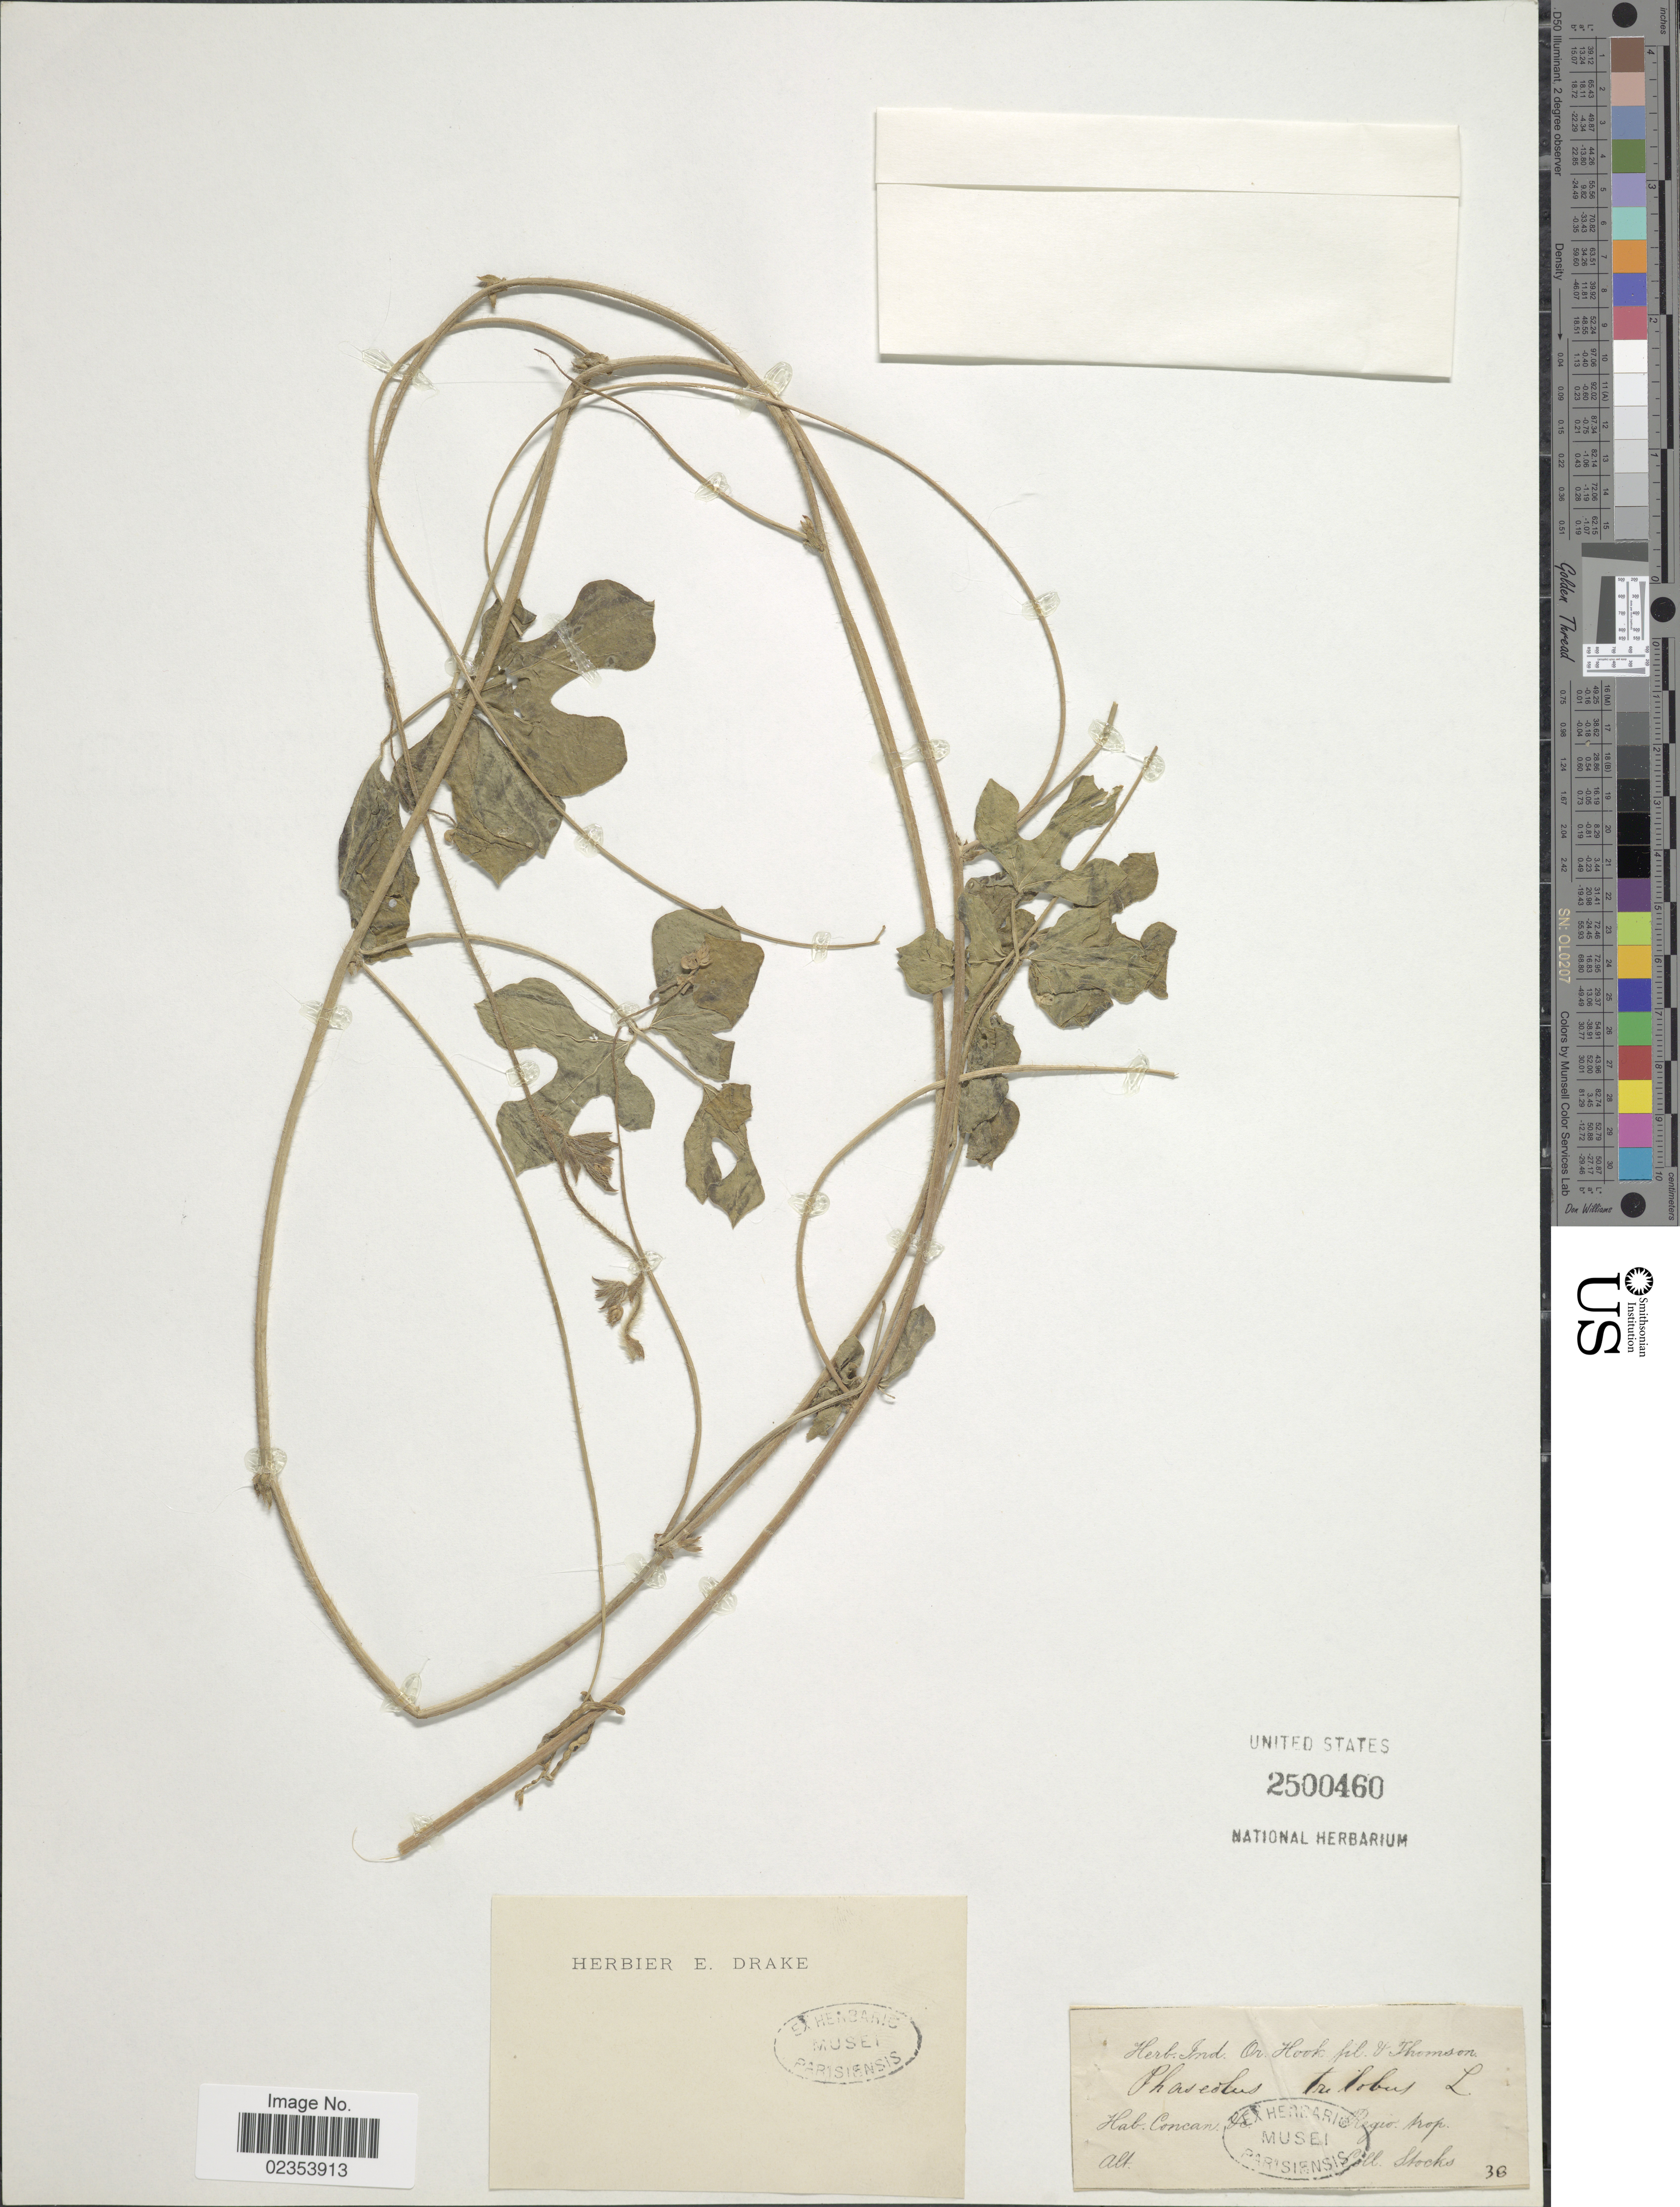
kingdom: Plantae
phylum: Tracheophyta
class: Magnoliopsida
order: Fabales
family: Fabaceae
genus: Vigna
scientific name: Vigna trilobata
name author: (L.) Verdc.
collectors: Stocks, --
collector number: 38?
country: India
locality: Concan &c. Regio trop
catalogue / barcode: US 2500460